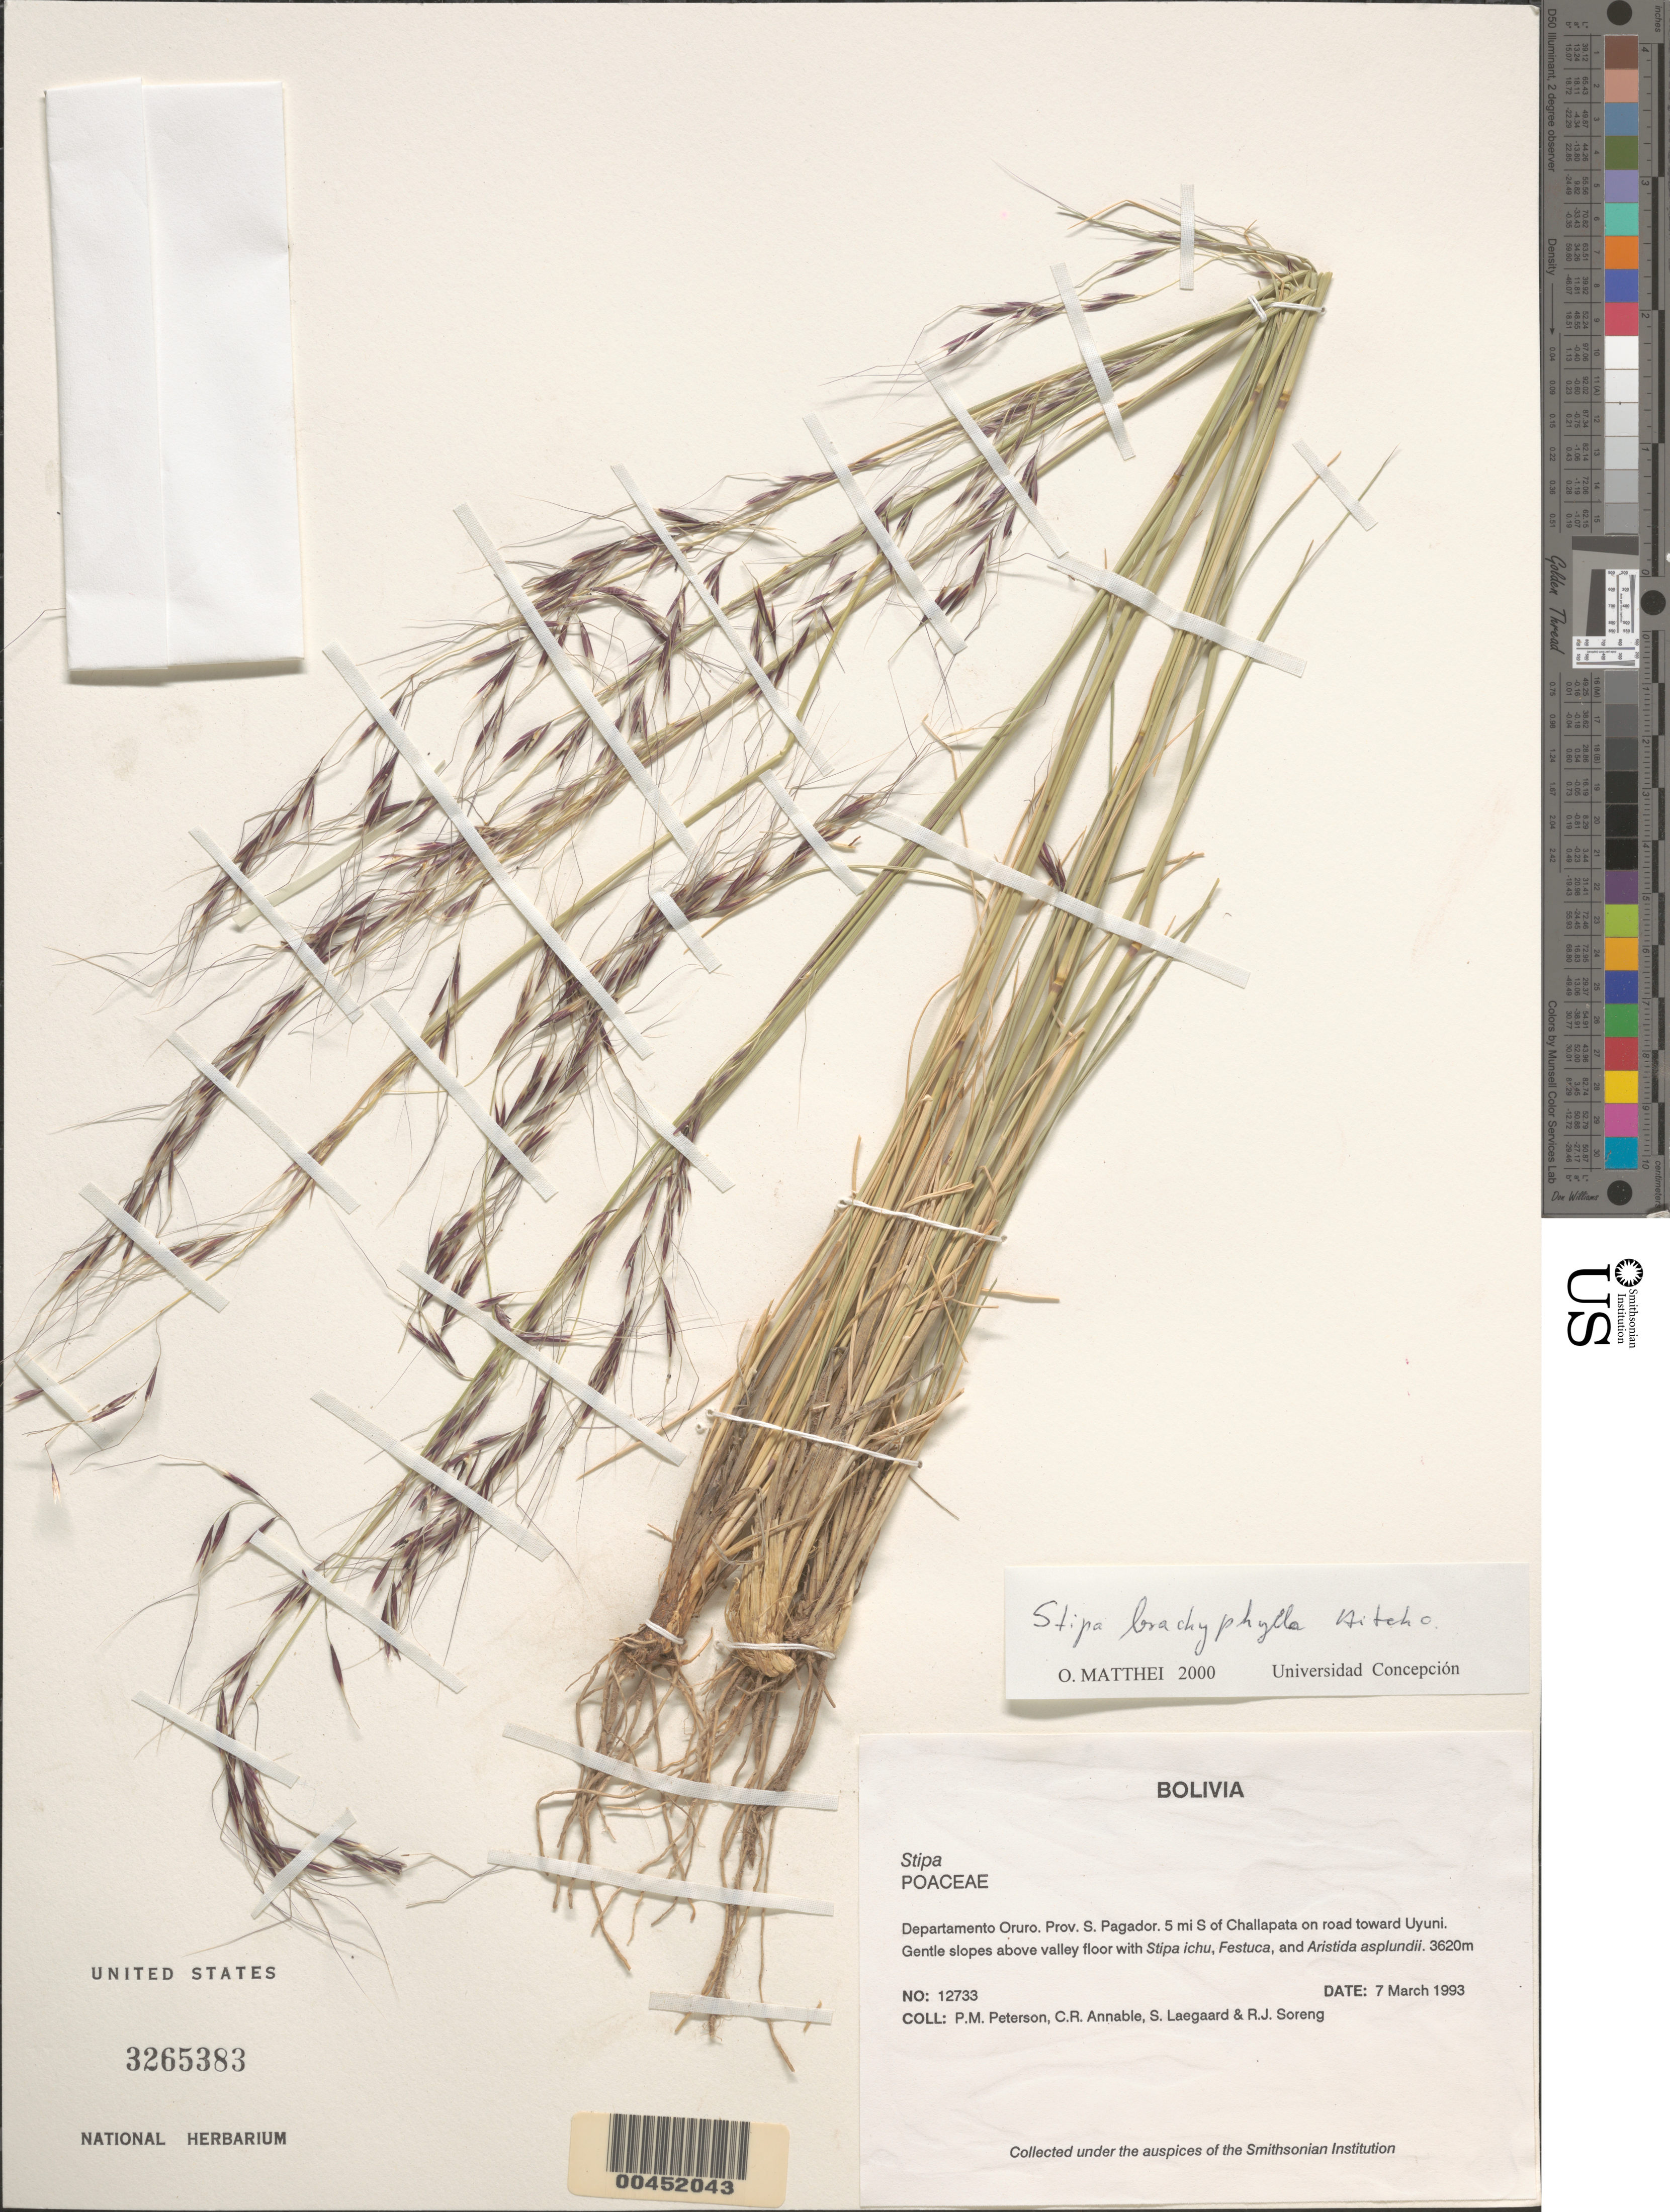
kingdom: Plantae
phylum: Tracheophyta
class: Liliopsida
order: Poales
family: Poaceae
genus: Stipa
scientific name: Stipa sp.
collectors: P. M. Peterson, C. R. Annable, S. Lægaard & R. J. Soreng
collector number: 12733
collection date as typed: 07 Mar 1993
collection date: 1993-03-07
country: Bolivia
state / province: Oruro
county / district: Sebastián Pagador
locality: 5 mi S of Challapata on road toward Uyuni.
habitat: Gentle slopes above valley floor with Stipa ichu, Festuca, and Aristida asplundii.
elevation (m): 3620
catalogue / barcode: US 3265383